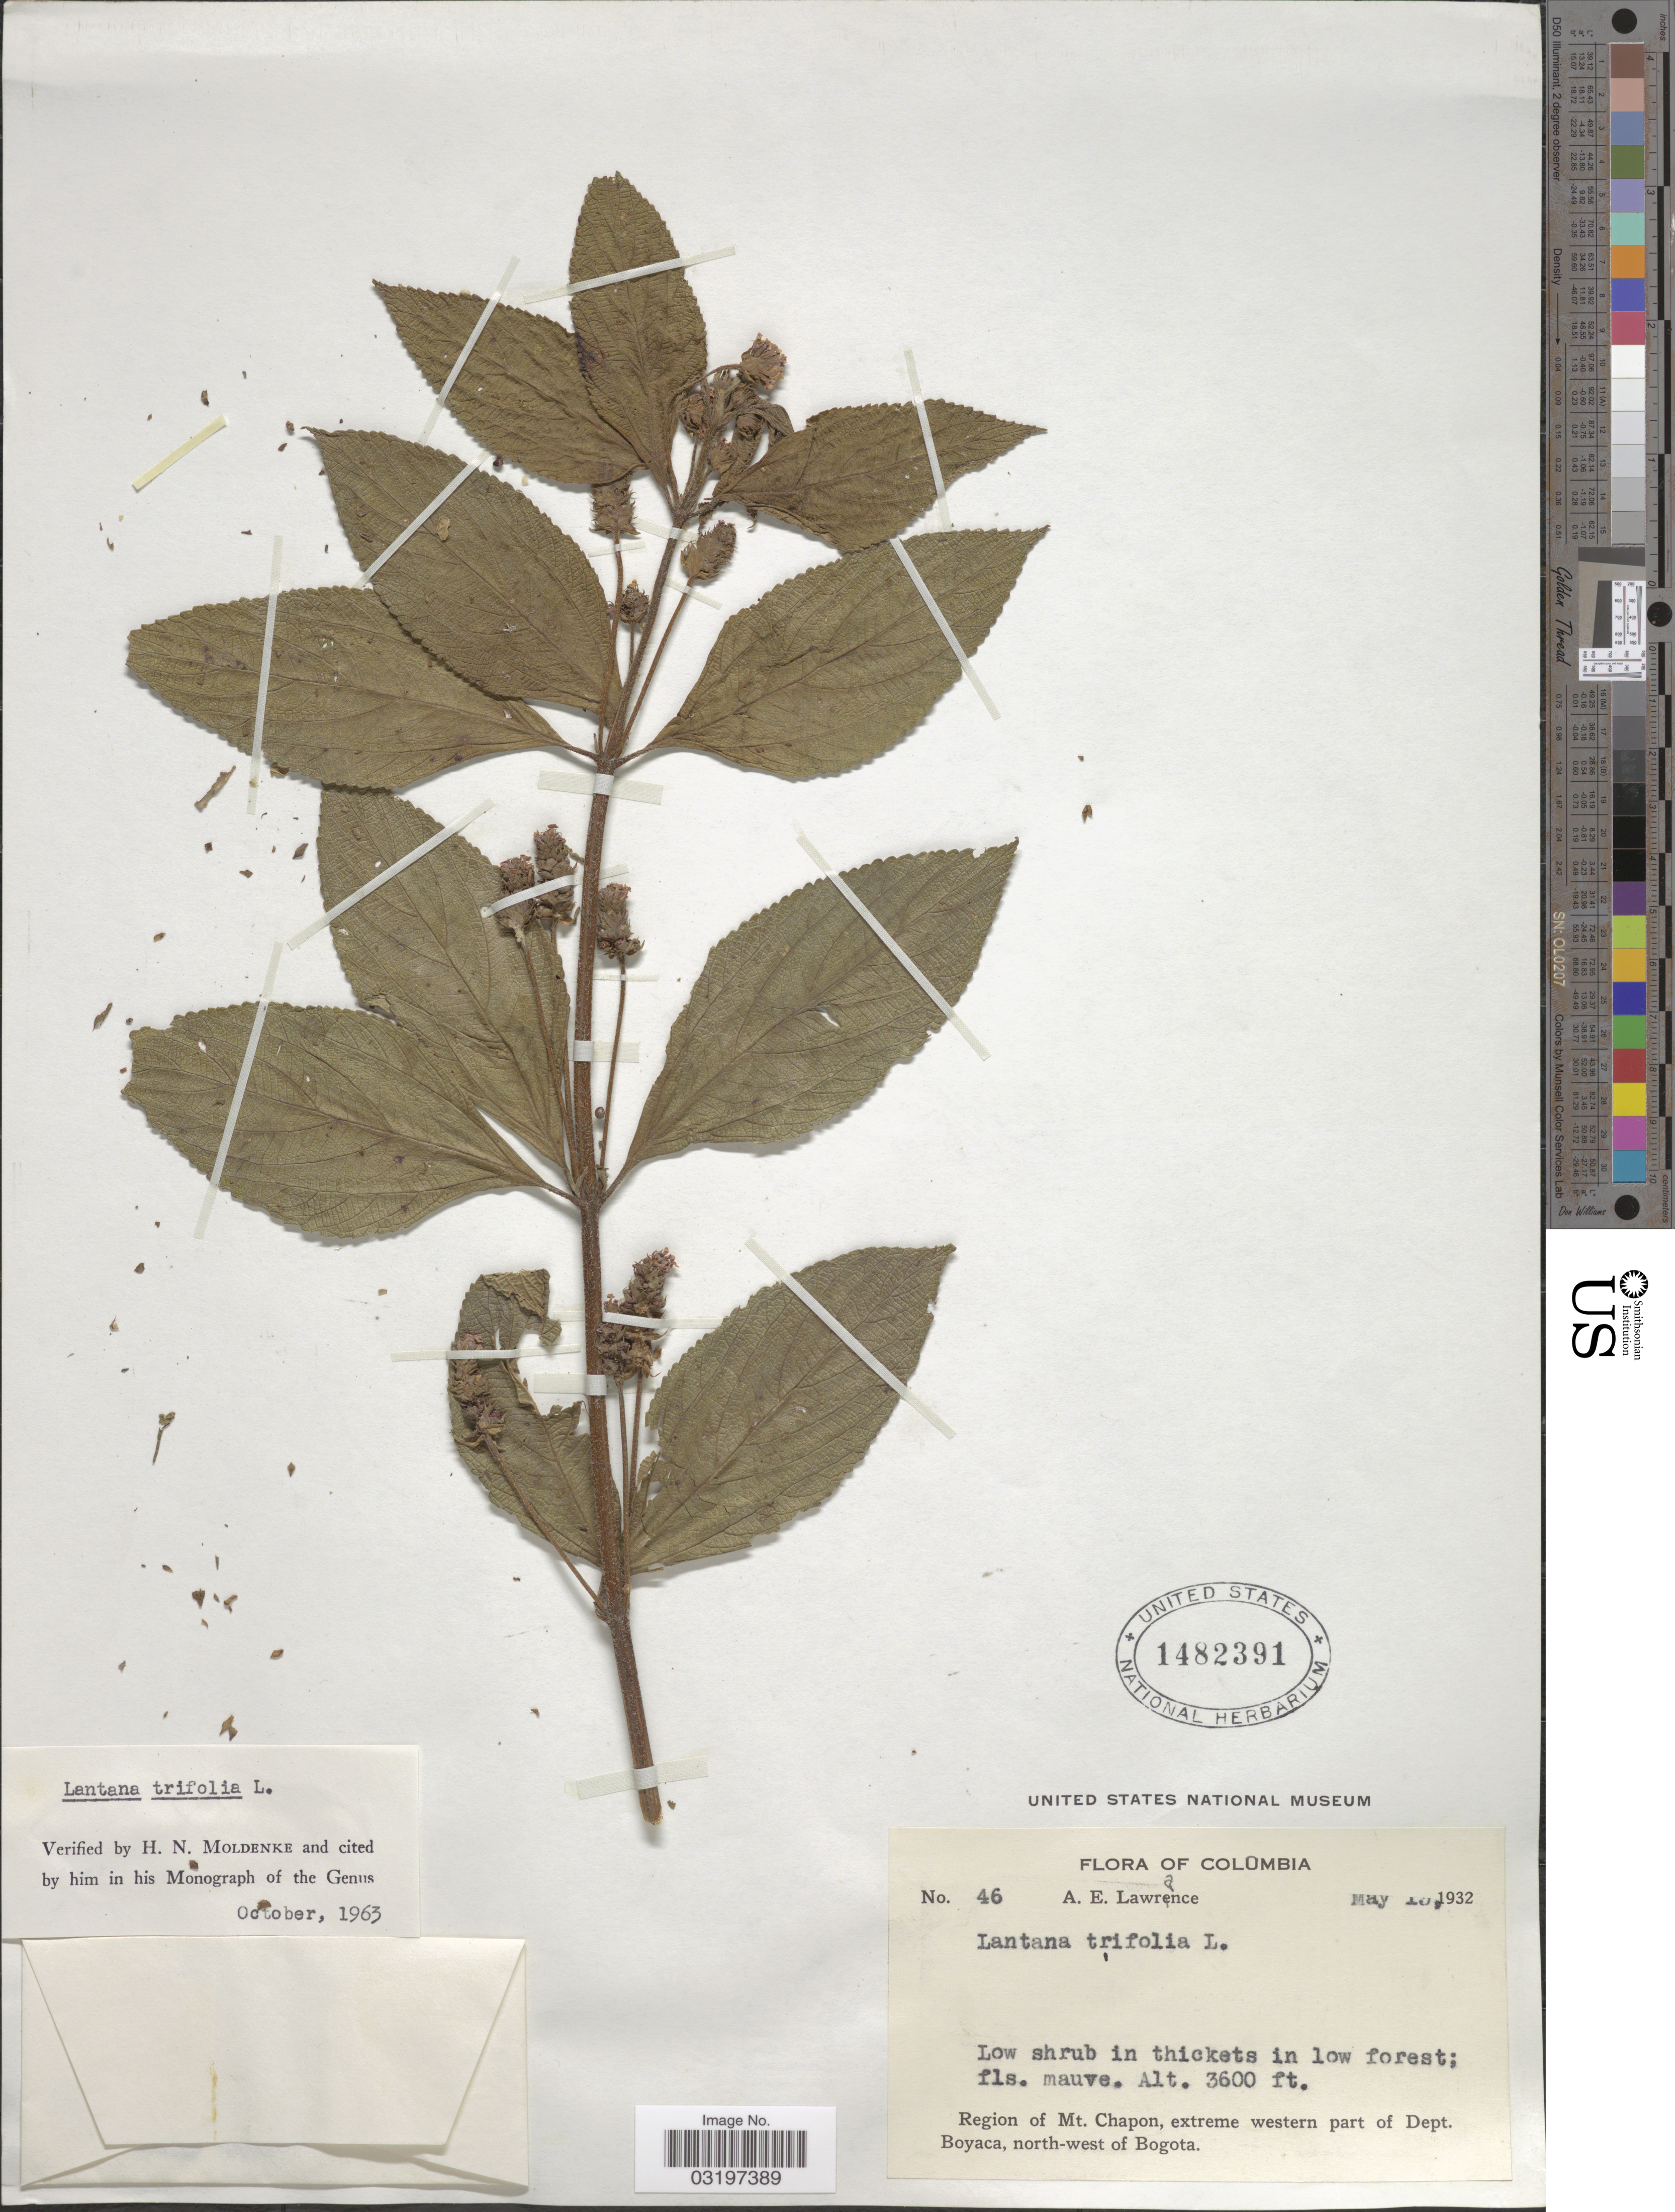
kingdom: Plantae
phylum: Tracheophyta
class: Magnoliopsida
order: Lamiales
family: Verbenaceae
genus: Lantana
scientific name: Lantana trifolia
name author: L.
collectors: A. Lawrance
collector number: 46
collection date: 1932-05-13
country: Colombia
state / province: Boyacá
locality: Region of Mt. Chapon, extreme western part of Dept. Boyaca, north-west of Bogota.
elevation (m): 1097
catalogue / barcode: US 1482391